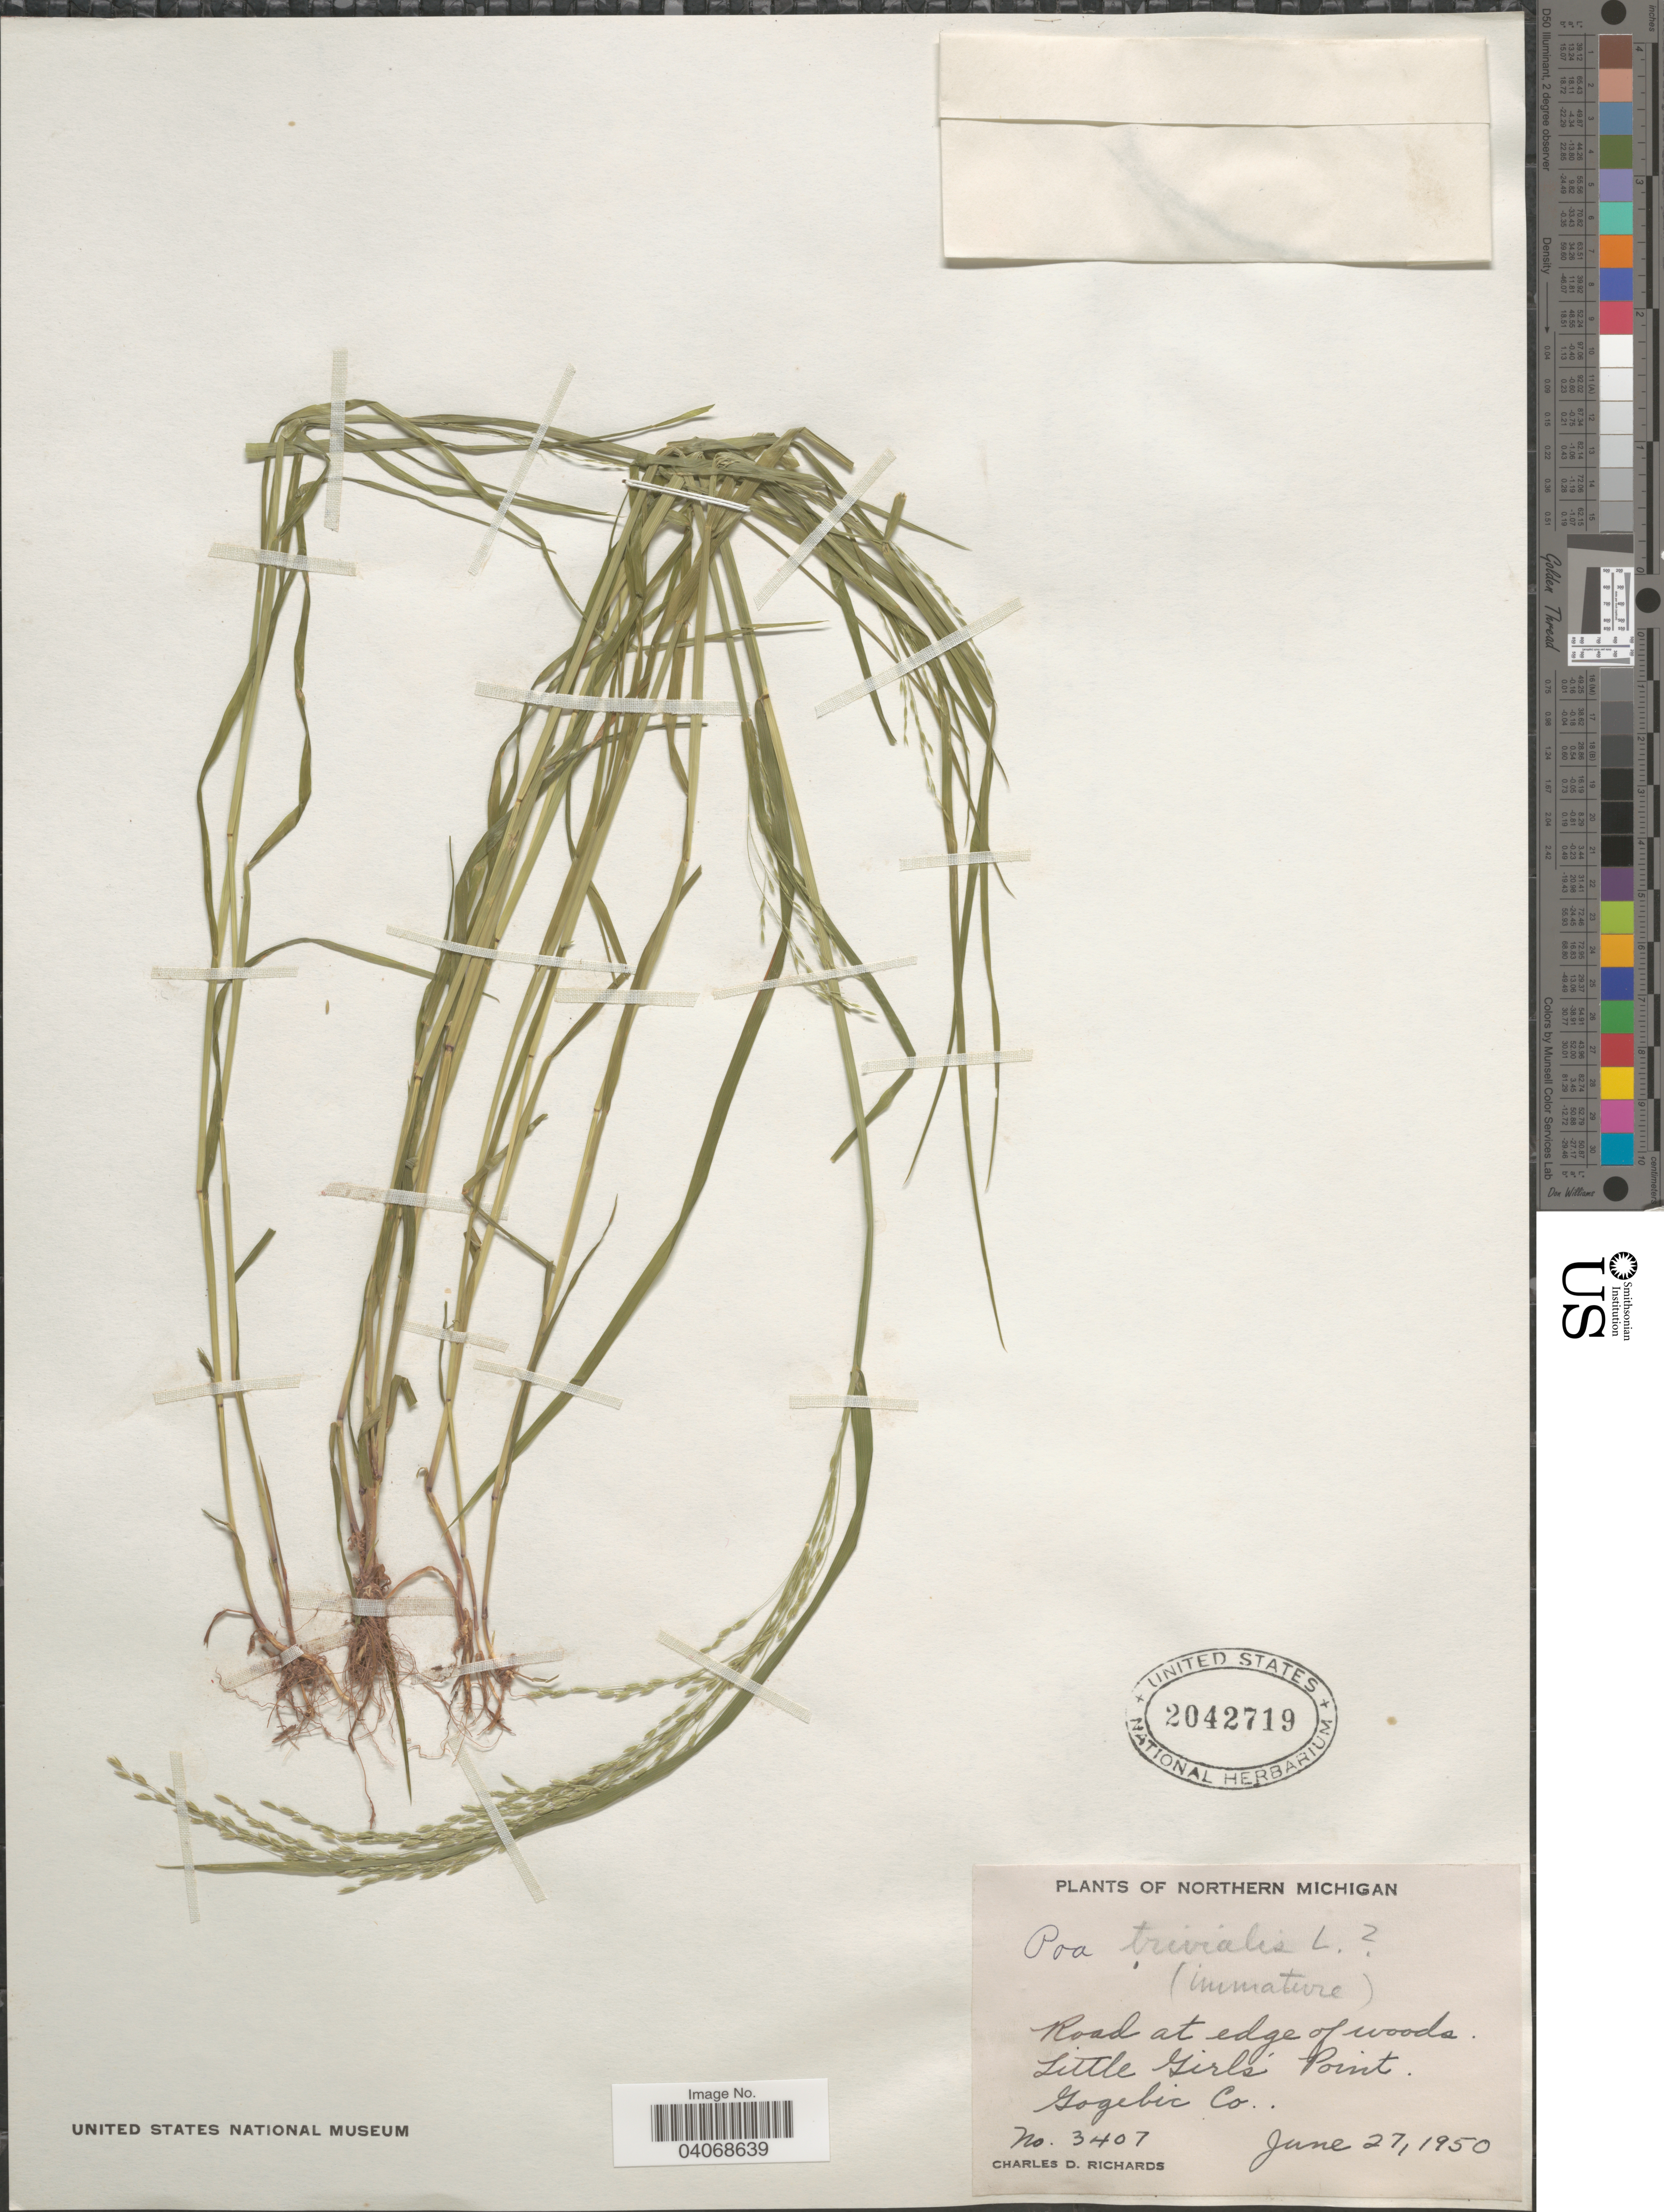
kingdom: Plantae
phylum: Tracheophyta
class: Liliopsida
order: Poales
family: Poaceae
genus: Poa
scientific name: Poa trivialis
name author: L.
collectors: C. Richards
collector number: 3407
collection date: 1950-06-27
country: United States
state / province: Michigan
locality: Northern Michigan. Road at edge of woods. Little Girls Point. Gogebic Co.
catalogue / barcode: US 2042719